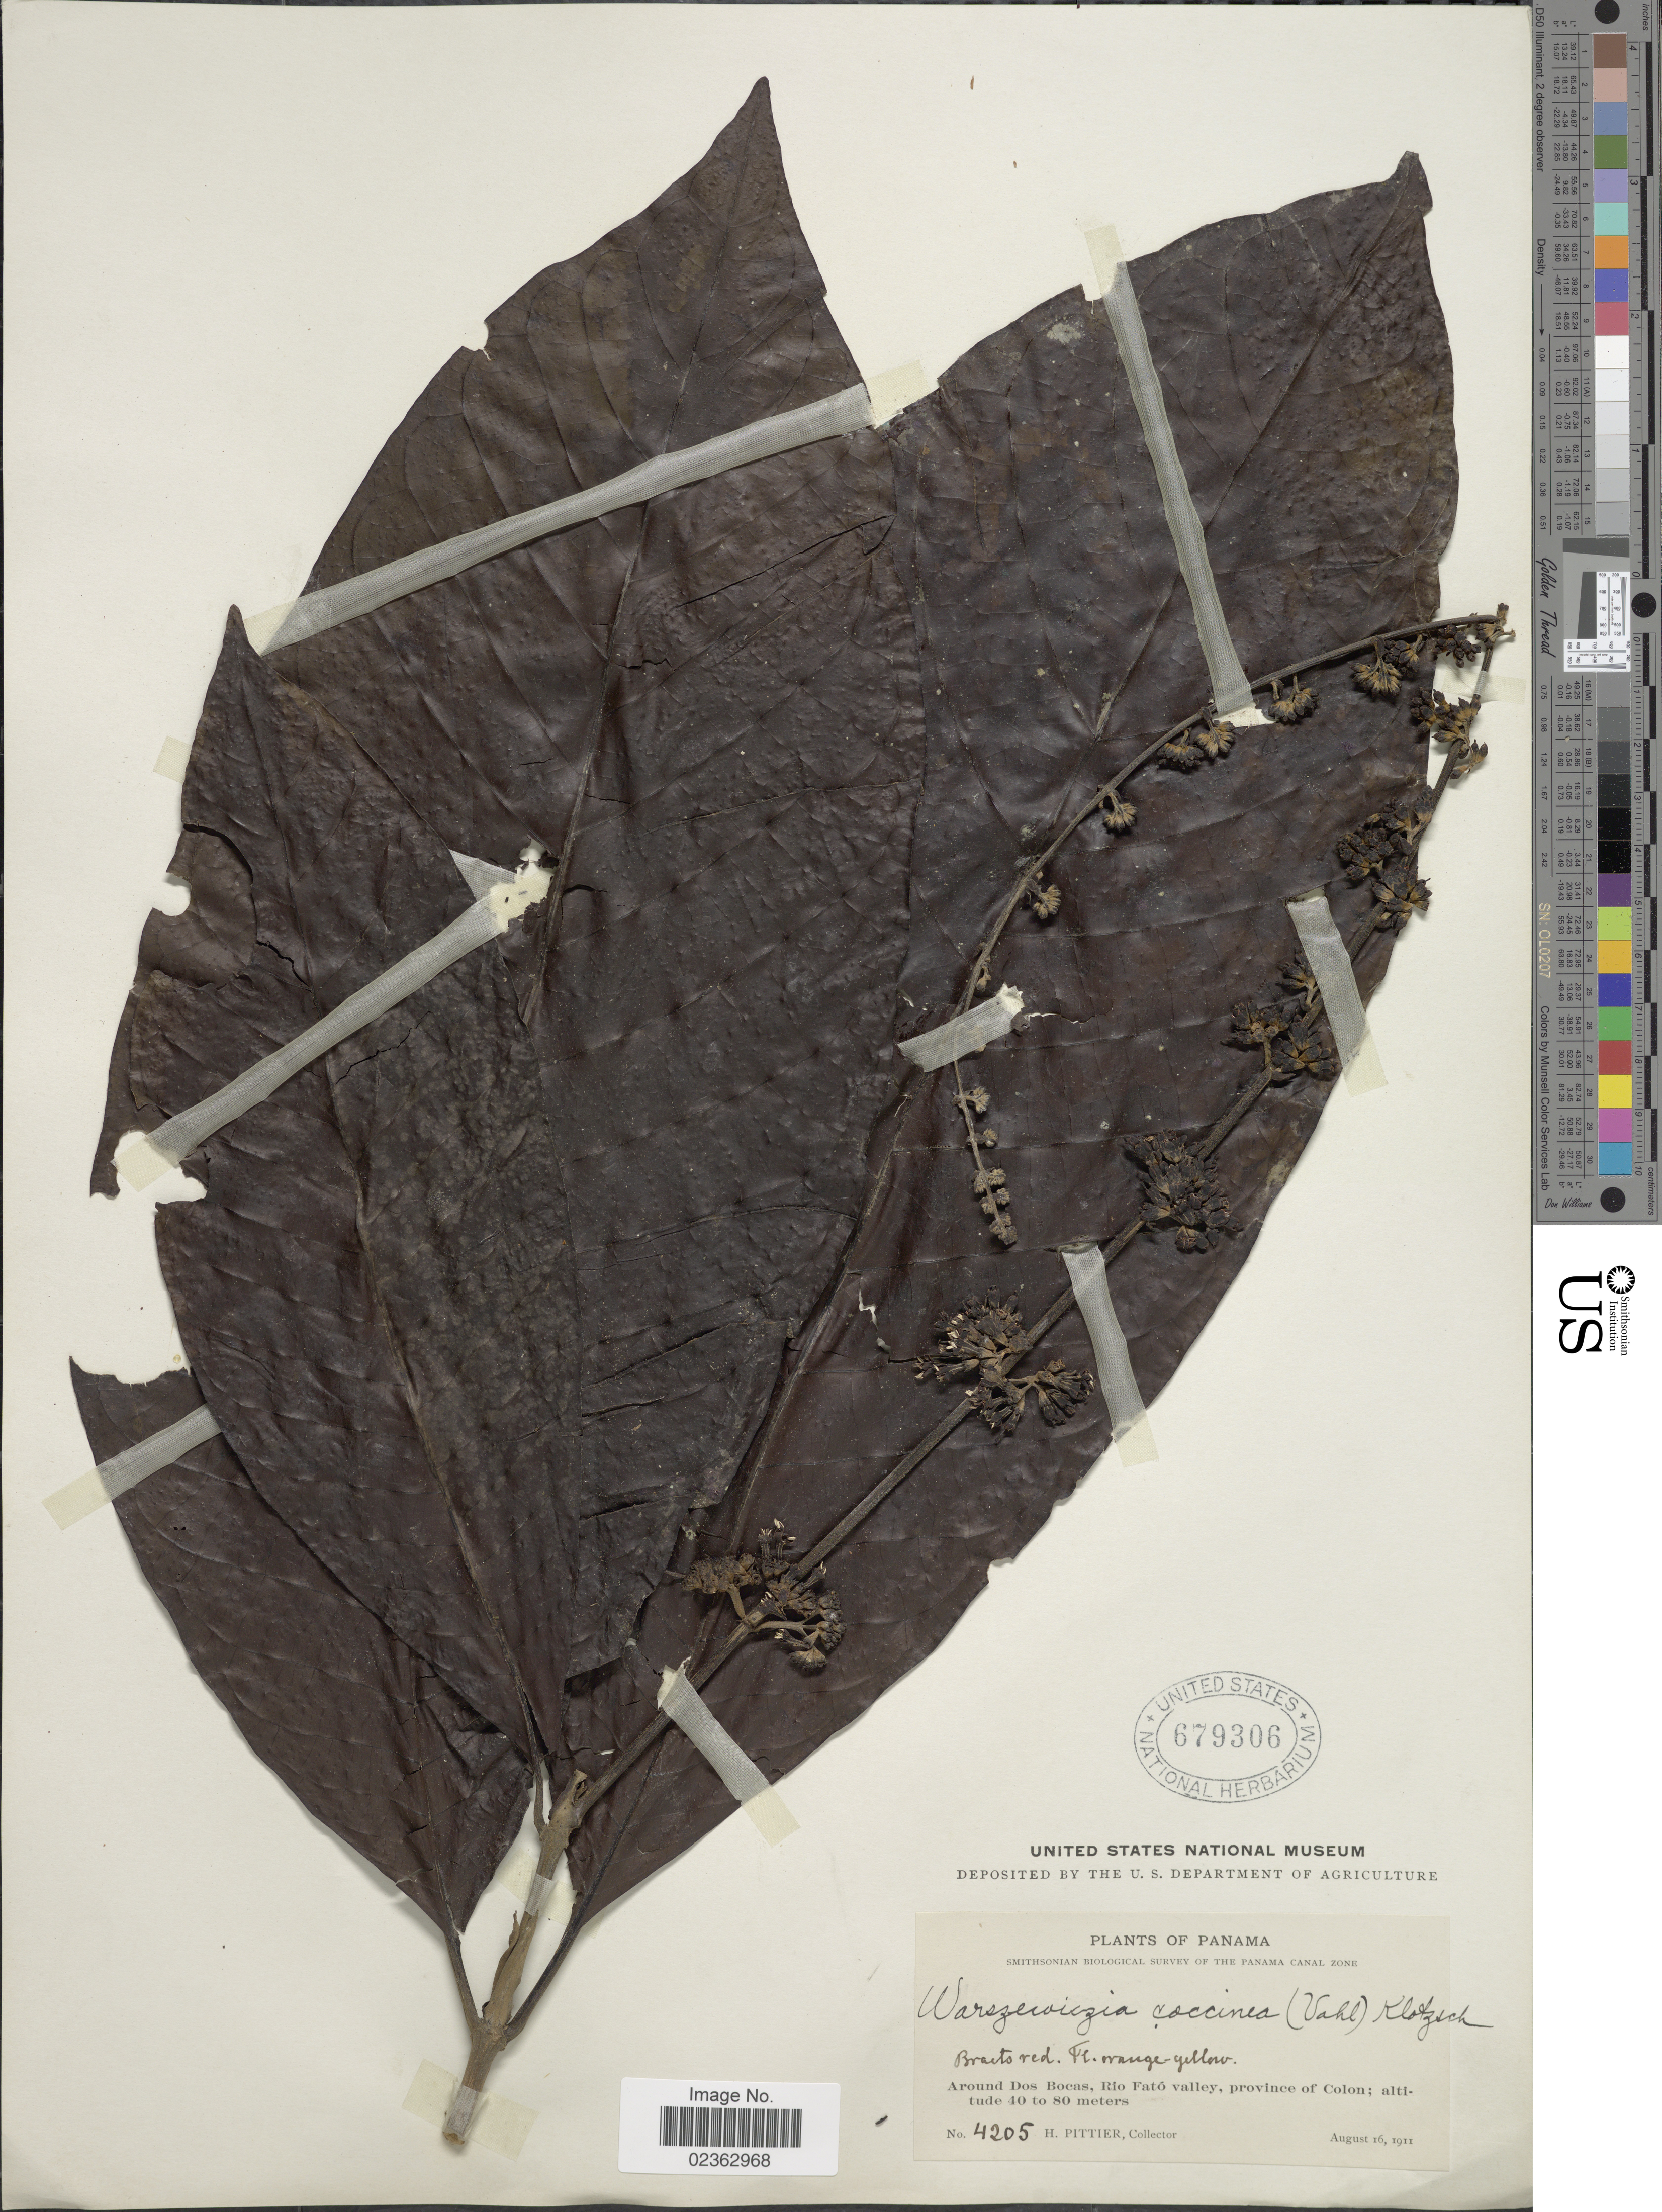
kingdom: Plantae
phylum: Tracheophyta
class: Magnoliopsida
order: Gentianales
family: Rubiaceae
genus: Warszewiczia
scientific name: Warszewiczia coccinea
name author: (Vahl) Klotzsch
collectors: H. F. Pittier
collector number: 4205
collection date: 1911-08-16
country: Panama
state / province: Colón / Panamá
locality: Around Dos Bocas, Rio Fato valley, province of Colon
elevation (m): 40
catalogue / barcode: US 679306